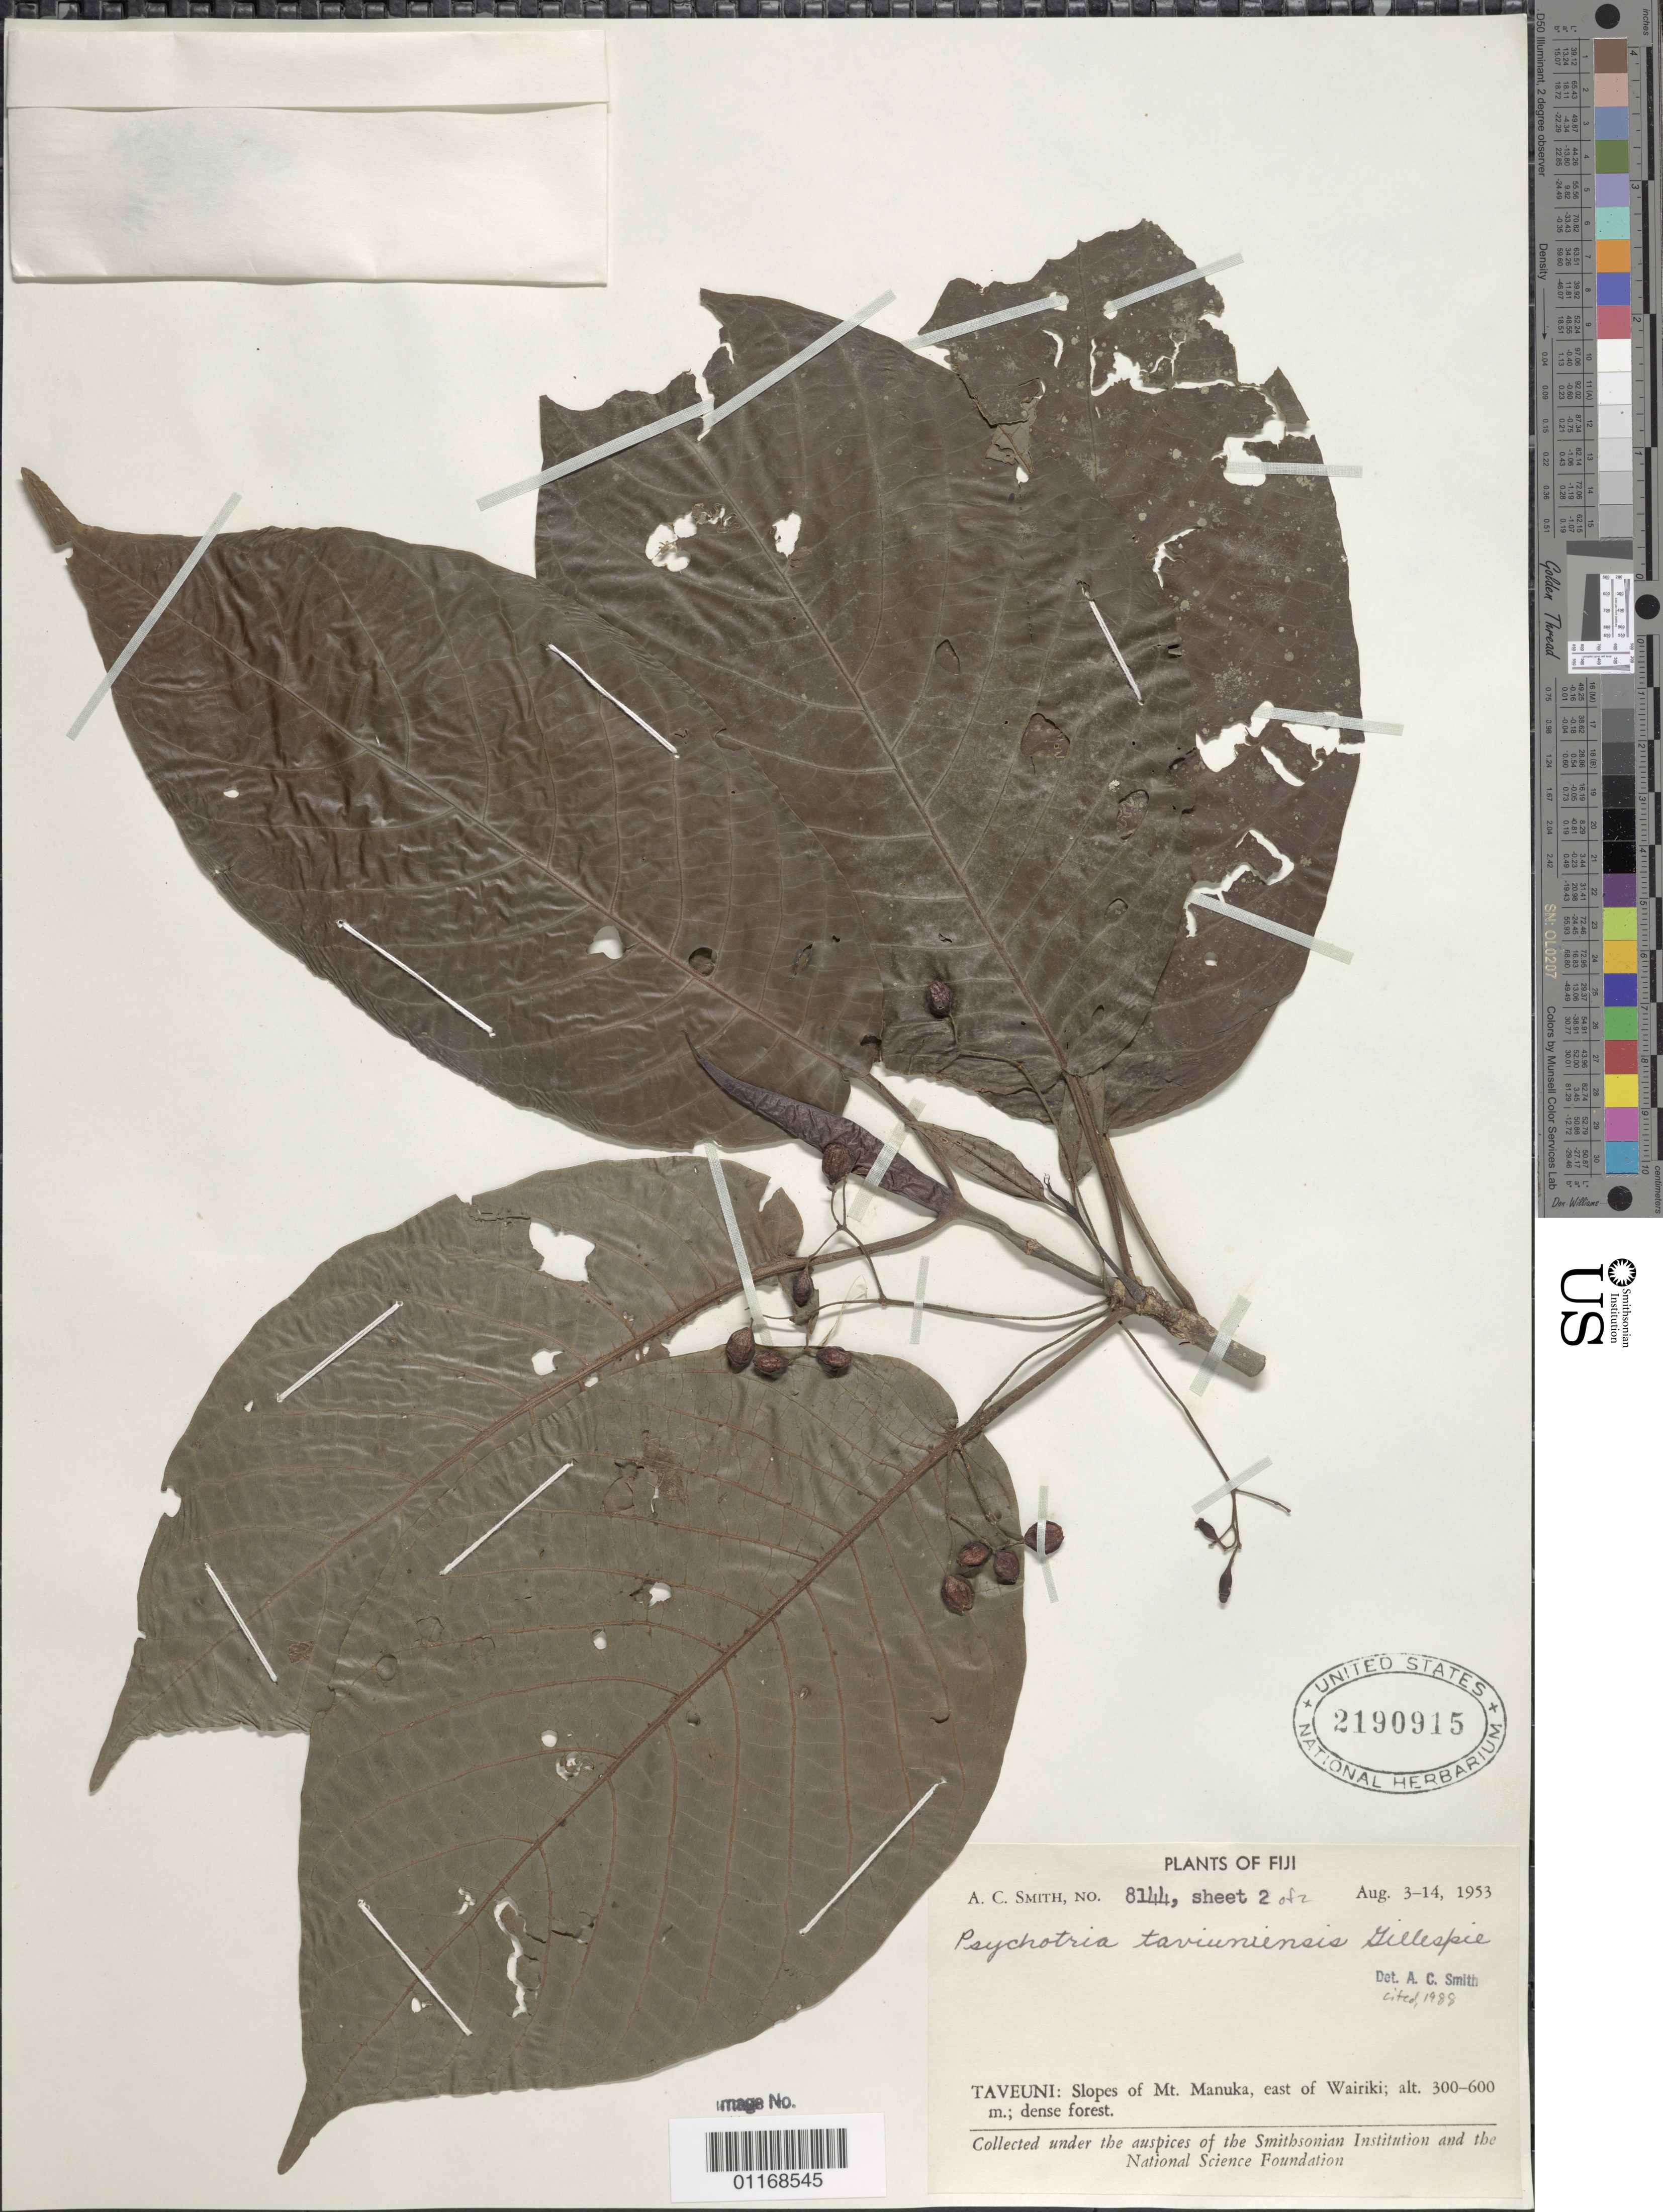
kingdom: Plantae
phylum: Tracheophyta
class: Magnoliopsida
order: Gentianales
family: Rubiaceae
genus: Psychotria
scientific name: Psychotria taviuniensis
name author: Gillespie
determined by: Smith, A. C.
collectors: A. C. Smith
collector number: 8144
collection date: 1953-08-03/1953-08-14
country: Fiji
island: Taveuni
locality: Taveuni: Slopes of Mt. Manuka, E of Wairiki.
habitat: dense forest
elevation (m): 300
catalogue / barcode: US 2190915